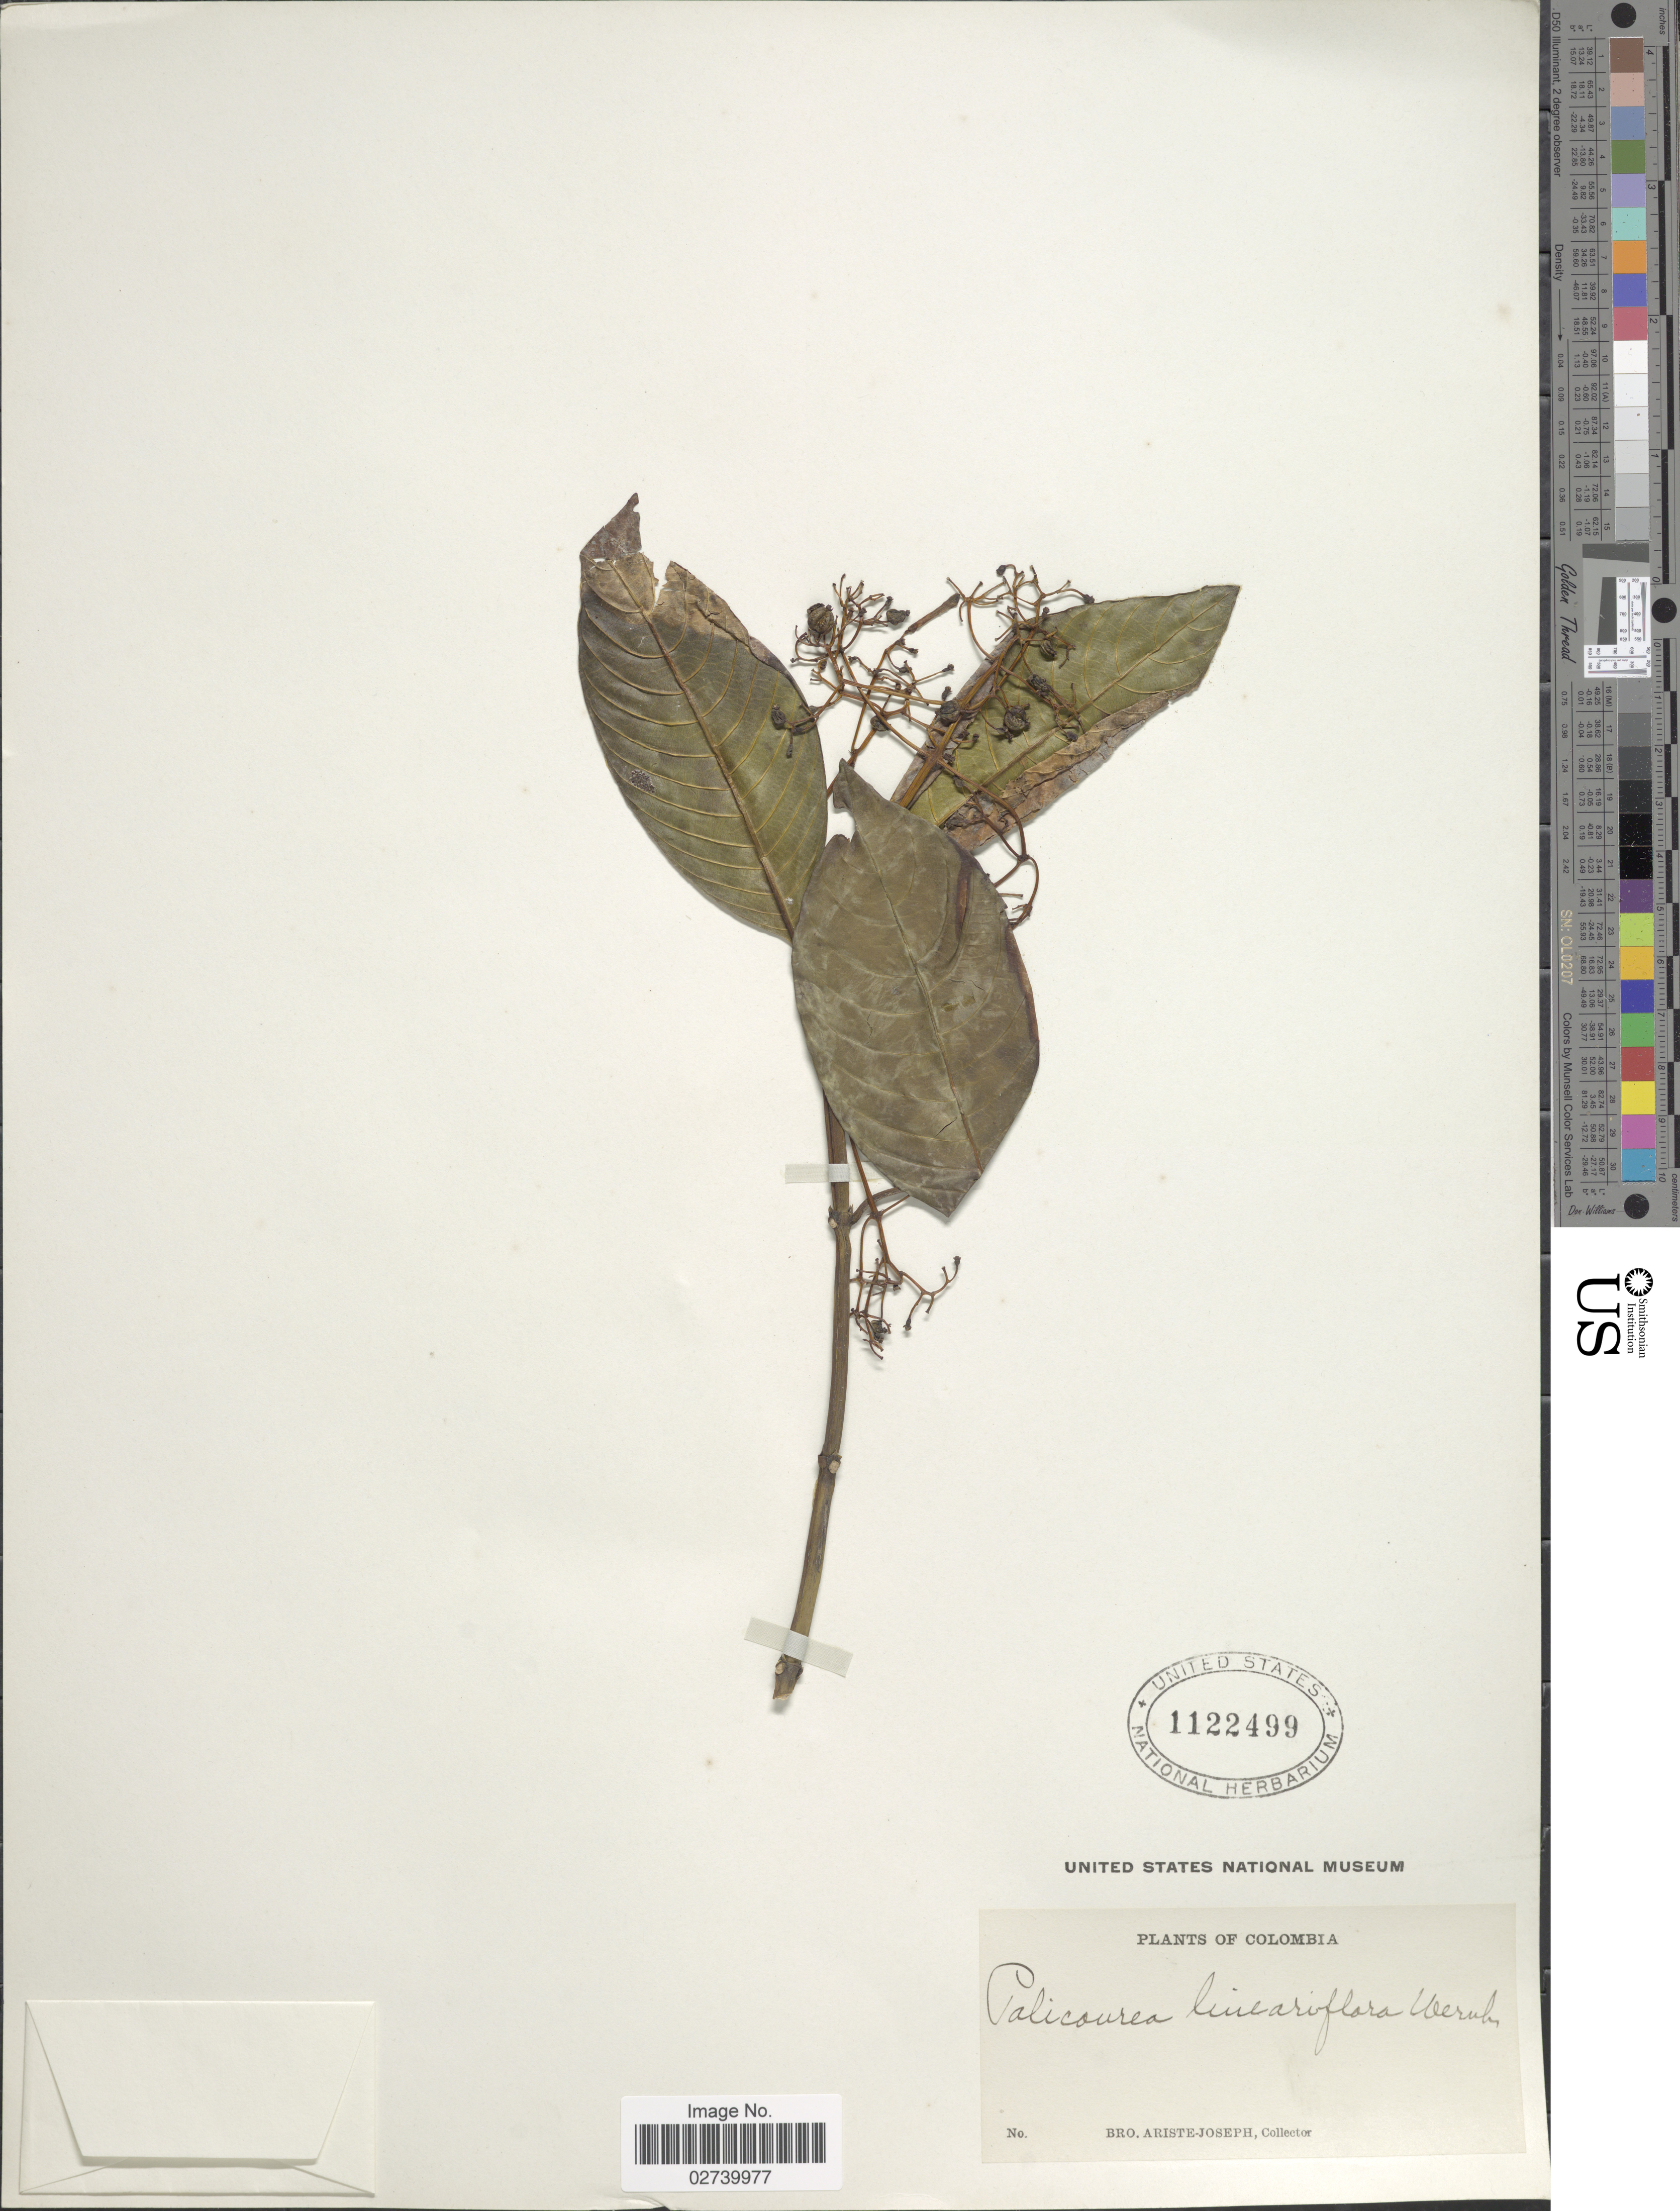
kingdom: Plantae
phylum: Tracheophyta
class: Magnoliopsida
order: Gentianales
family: Rubiaceae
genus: Palicourea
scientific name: Palicourea lineariflora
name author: Wernham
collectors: Bro. Ariste-Joseph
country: Colombia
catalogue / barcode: US 1122499